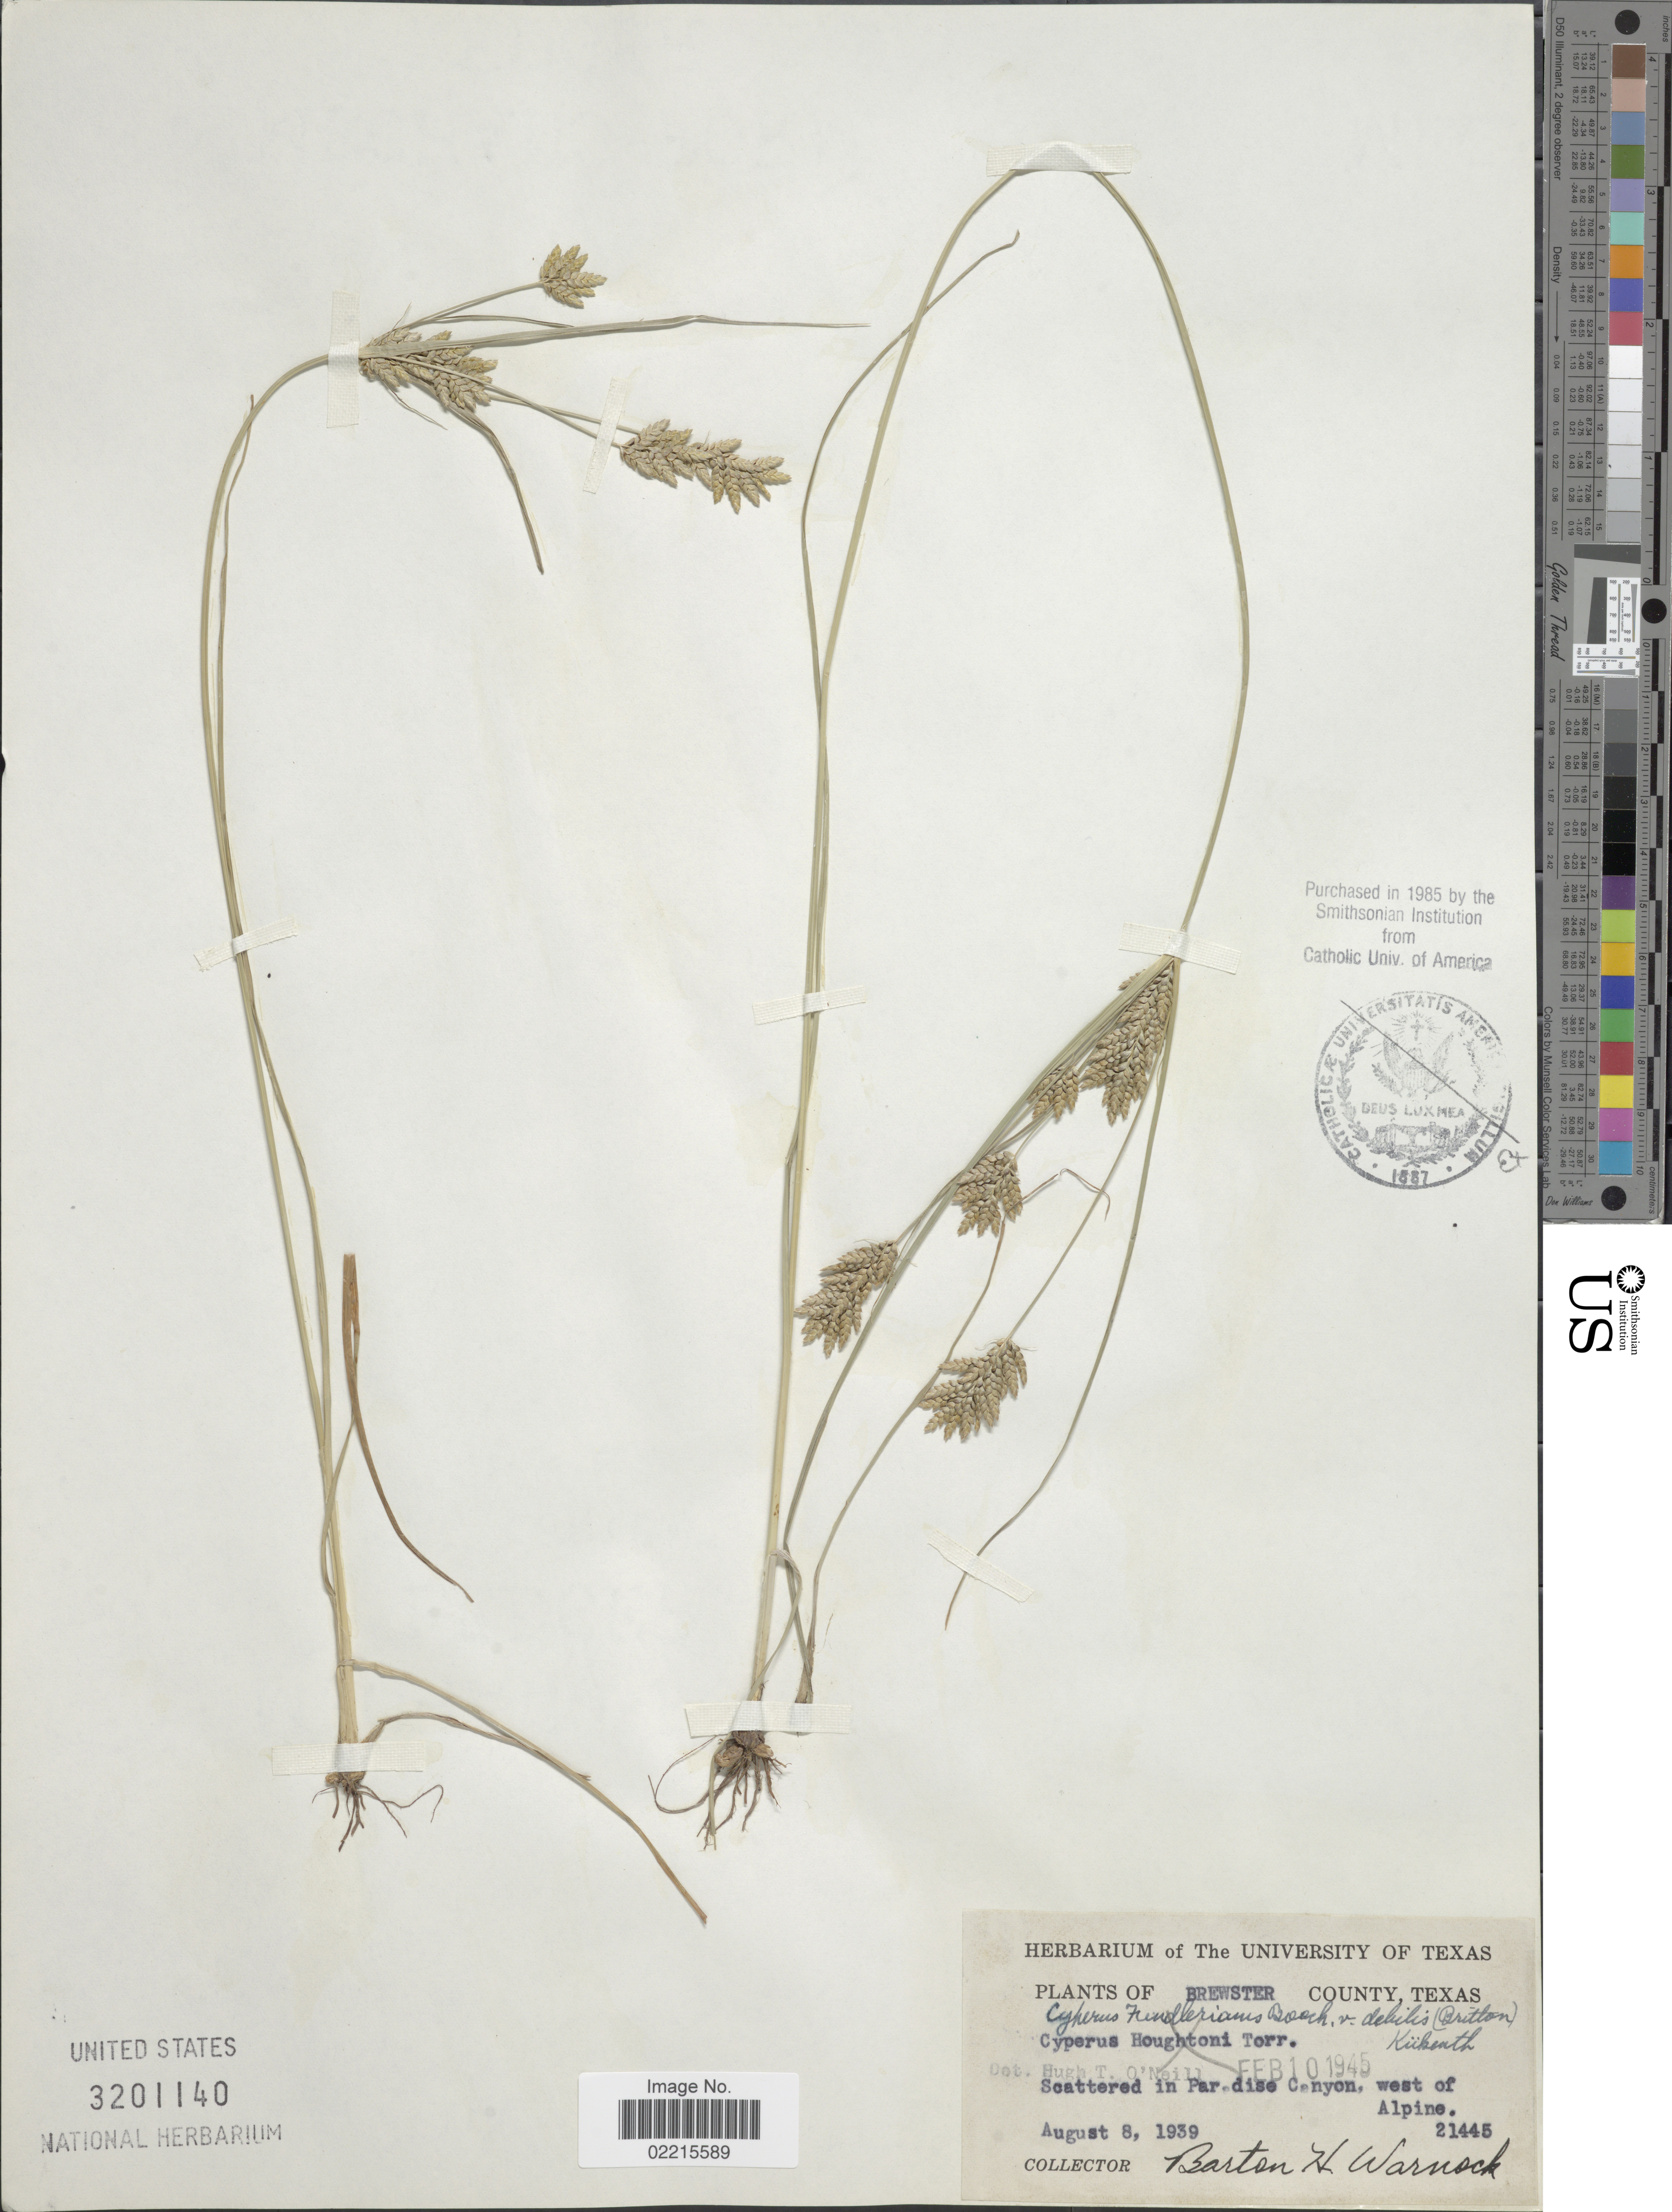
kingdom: Plantae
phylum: Tracheophyta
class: Liliopsida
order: Poales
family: Cyperaceae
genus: Cyperus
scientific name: Cyperus fendlerianus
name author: Boeckeler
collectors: B. H. Warnock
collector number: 21445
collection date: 1939-08-08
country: United States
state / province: Texas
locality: Brewster County, Scattered in Par. dise Canyon, west of Alpine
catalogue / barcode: US 3201140